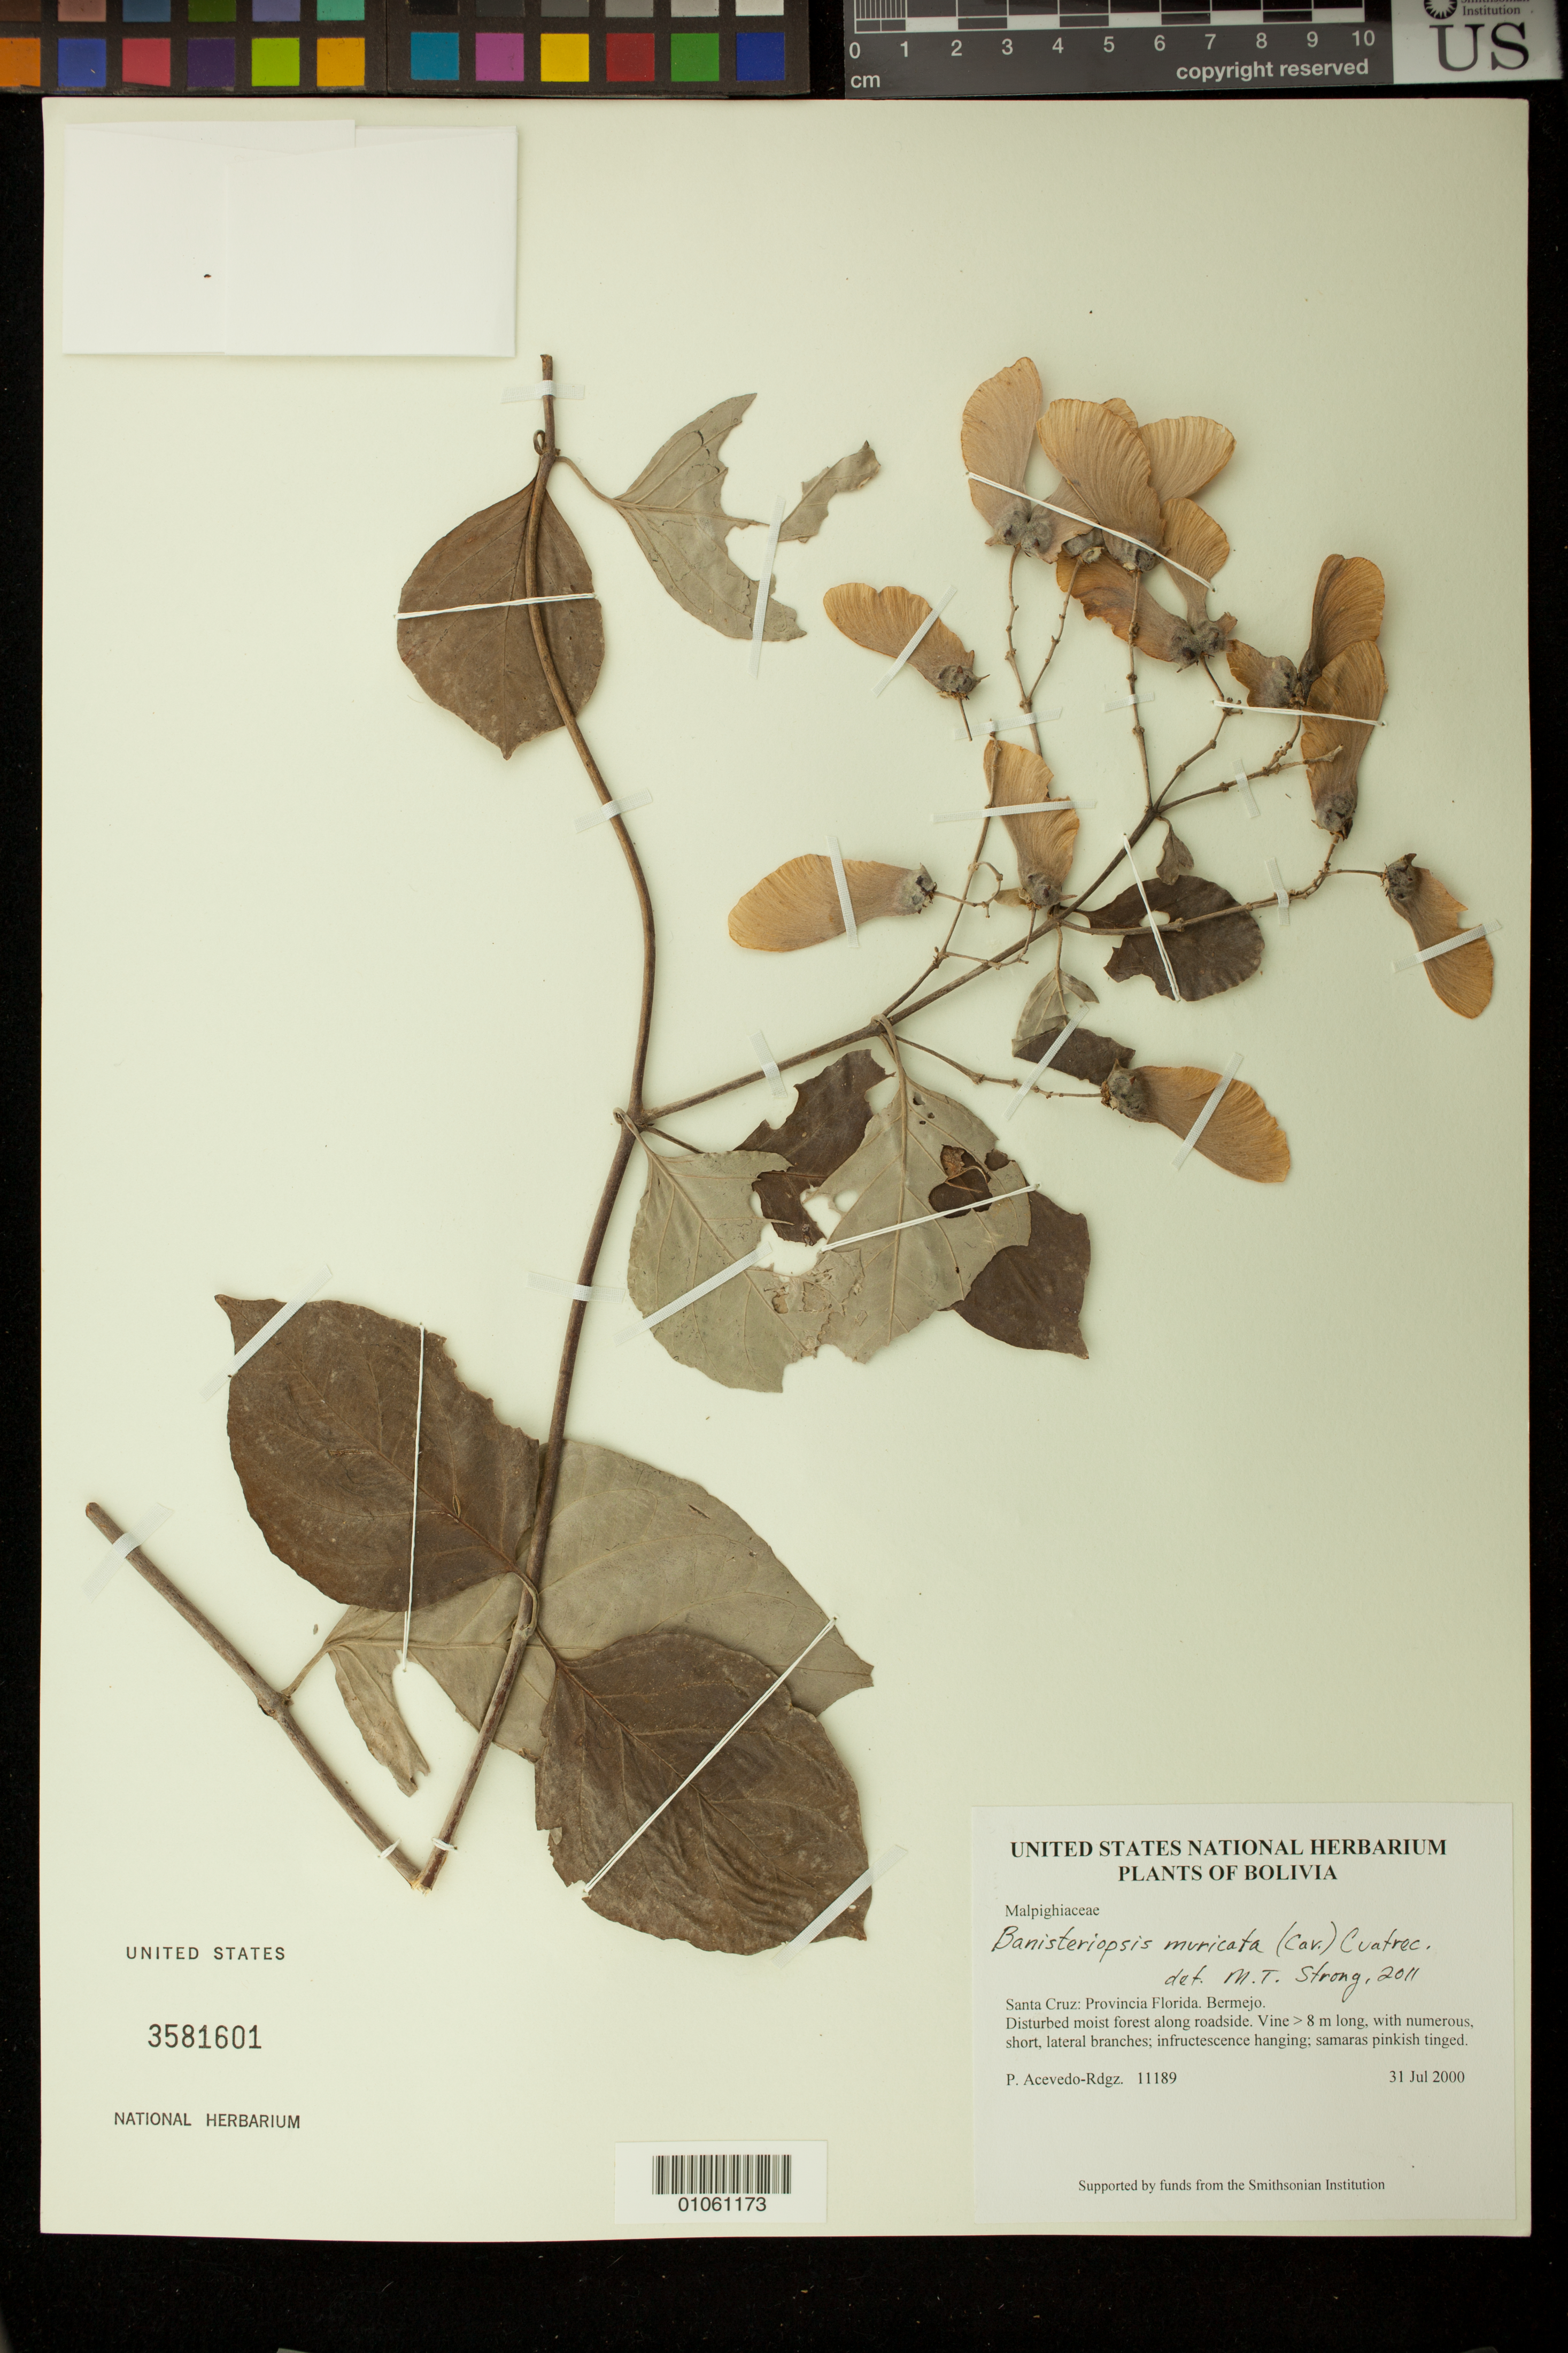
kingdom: Plantae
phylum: Tracheophyta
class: Magnoliopsida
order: Malpighiales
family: Malpighiaceae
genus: Banisteriopsis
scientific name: Banisteriopsis muricata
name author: (Cav.) Cuatrec.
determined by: Strong, M. T., (US), Smithsonian Institution - National Museum of Natural History (UNITED STATES)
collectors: P. Acevedo-Rodr.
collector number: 11189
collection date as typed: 31 Jul 2000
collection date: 2000-07-31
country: Bolivia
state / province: Santa Cruz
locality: Santa Cruz: Provincia Florida. Bermejo.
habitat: Disturbed moist forest along roadside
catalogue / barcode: US 3581601